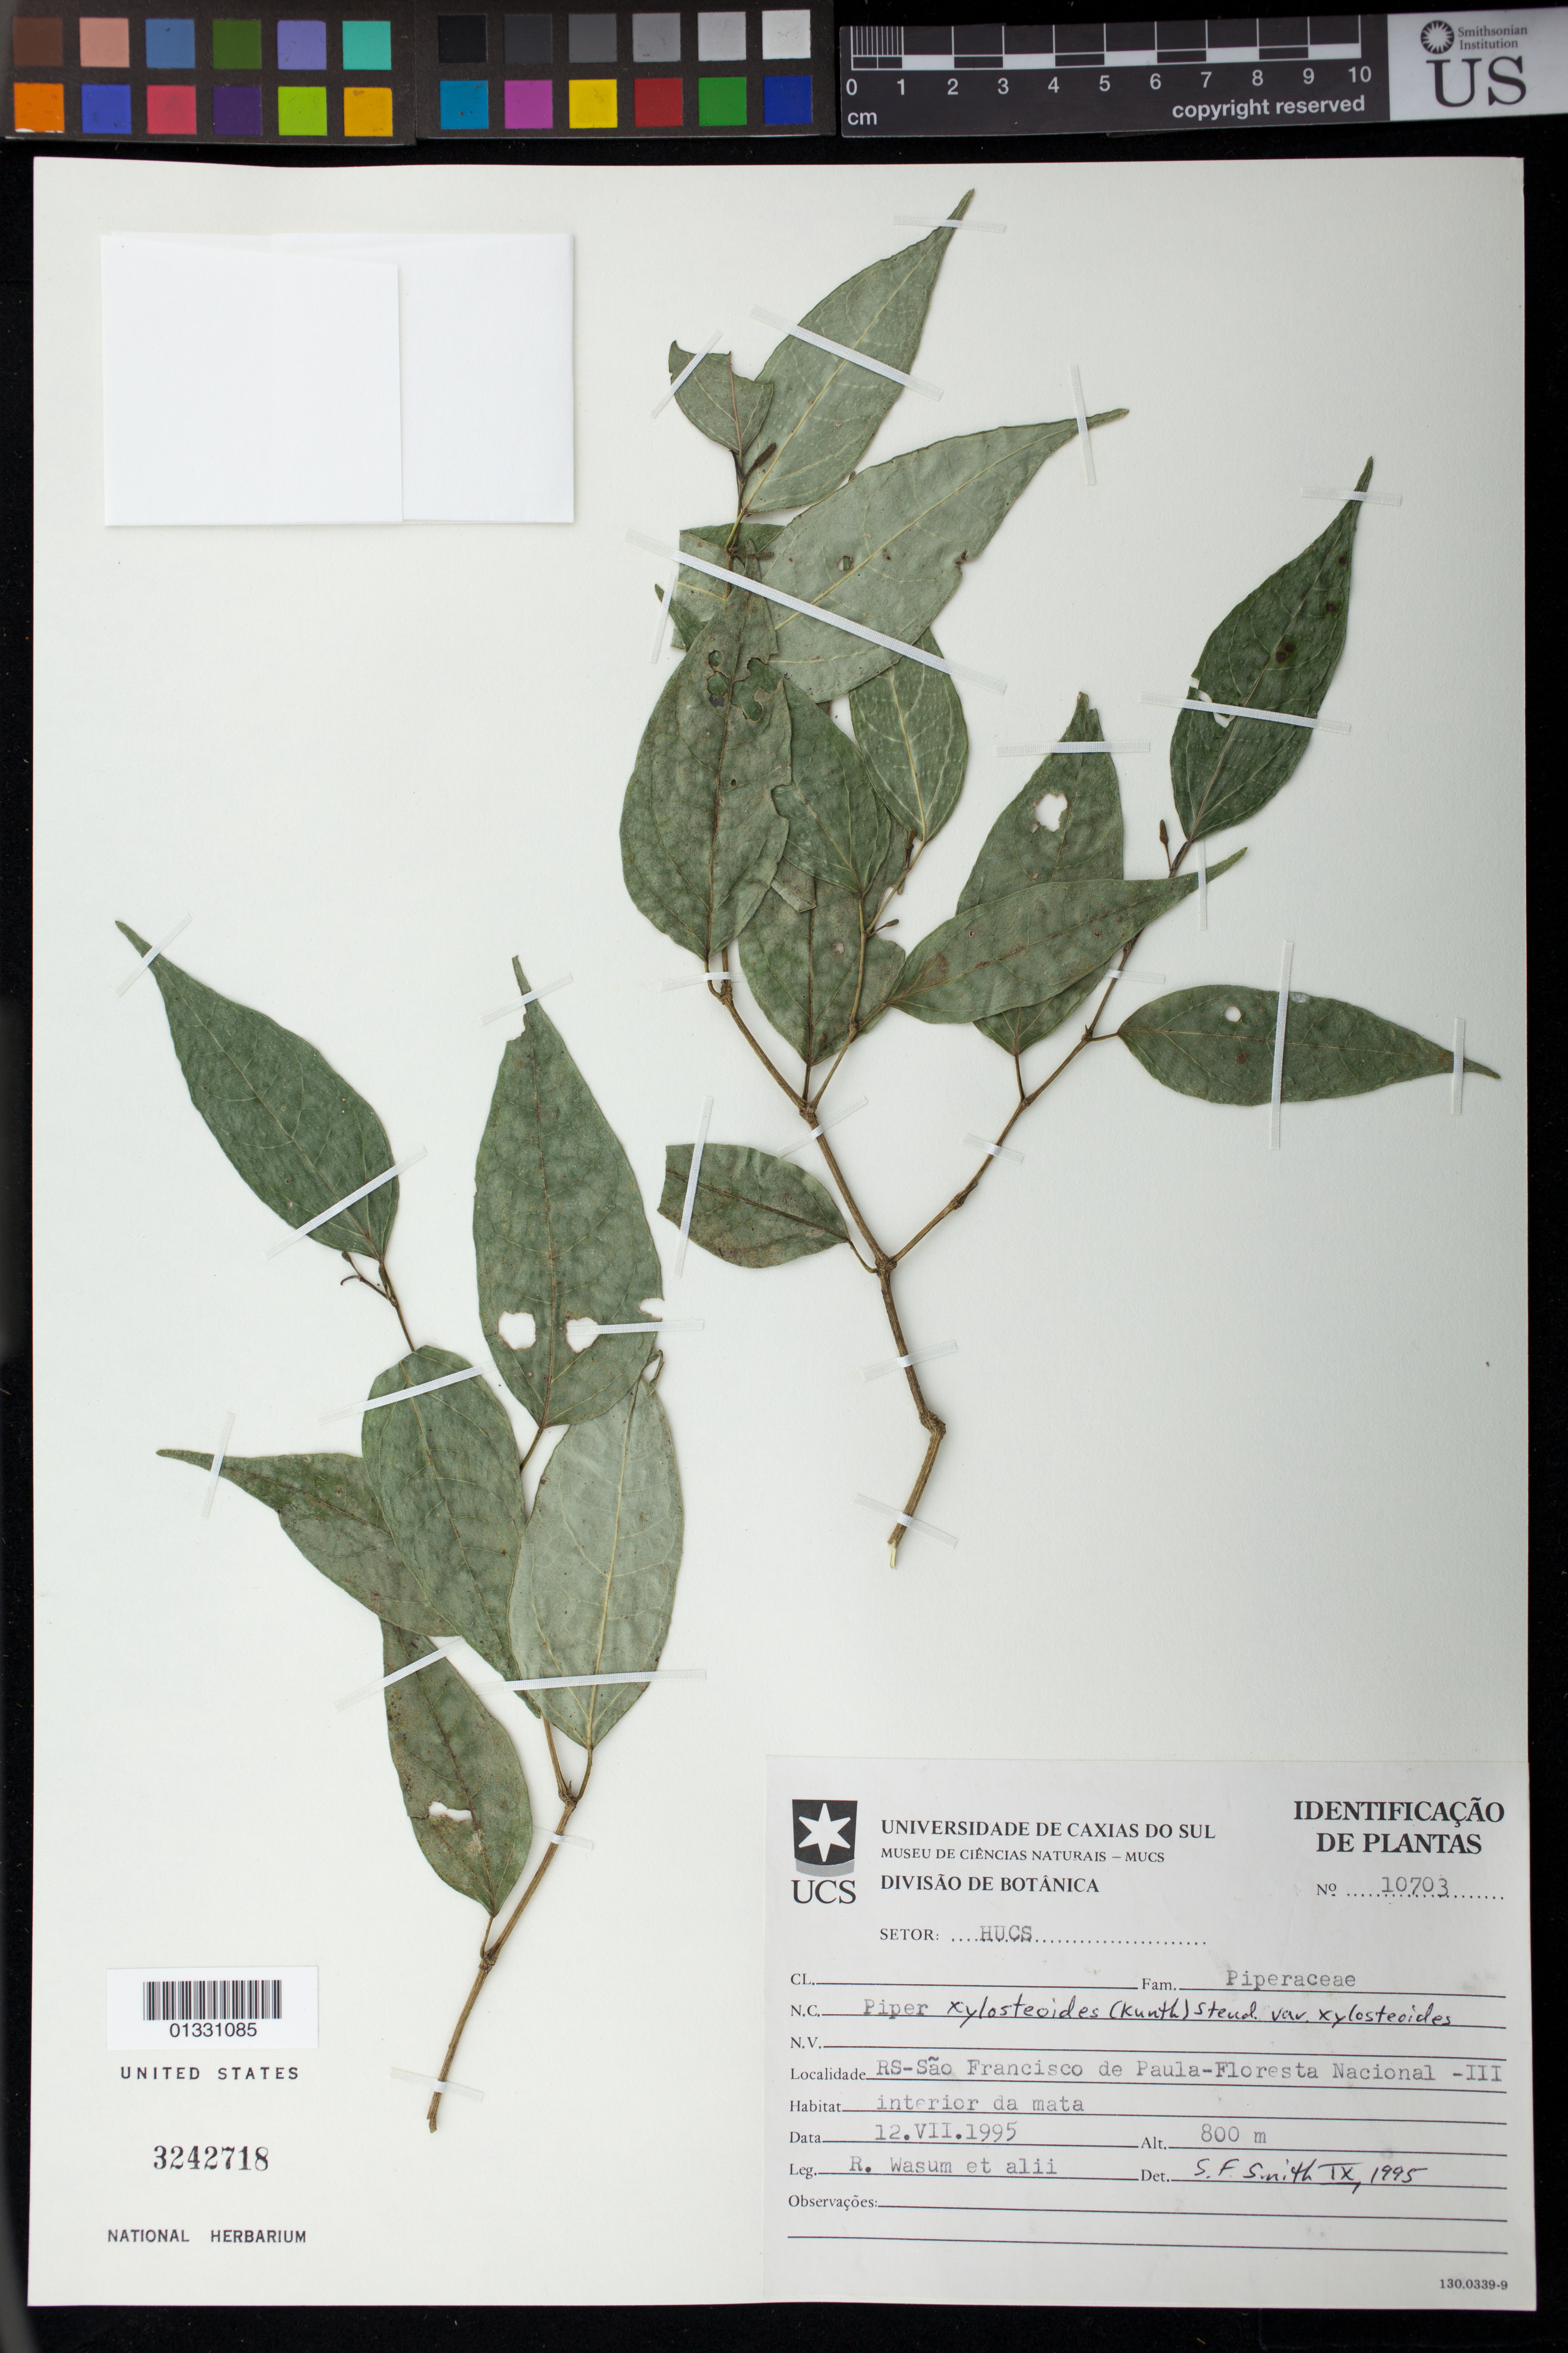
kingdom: Plantae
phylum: Tracheophyta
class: Magnoliopsida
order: Piperales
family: Piperaceae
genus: Piper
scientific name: Piper xylosteoides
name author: (Kunth) Steud.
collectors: R. Wasum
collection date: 1995-07-12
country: Brazil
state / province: Rio Grande do Sul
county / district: São Francisco de Paula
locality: Floresta Nacional II.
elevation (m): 800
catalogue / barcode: US 3242718